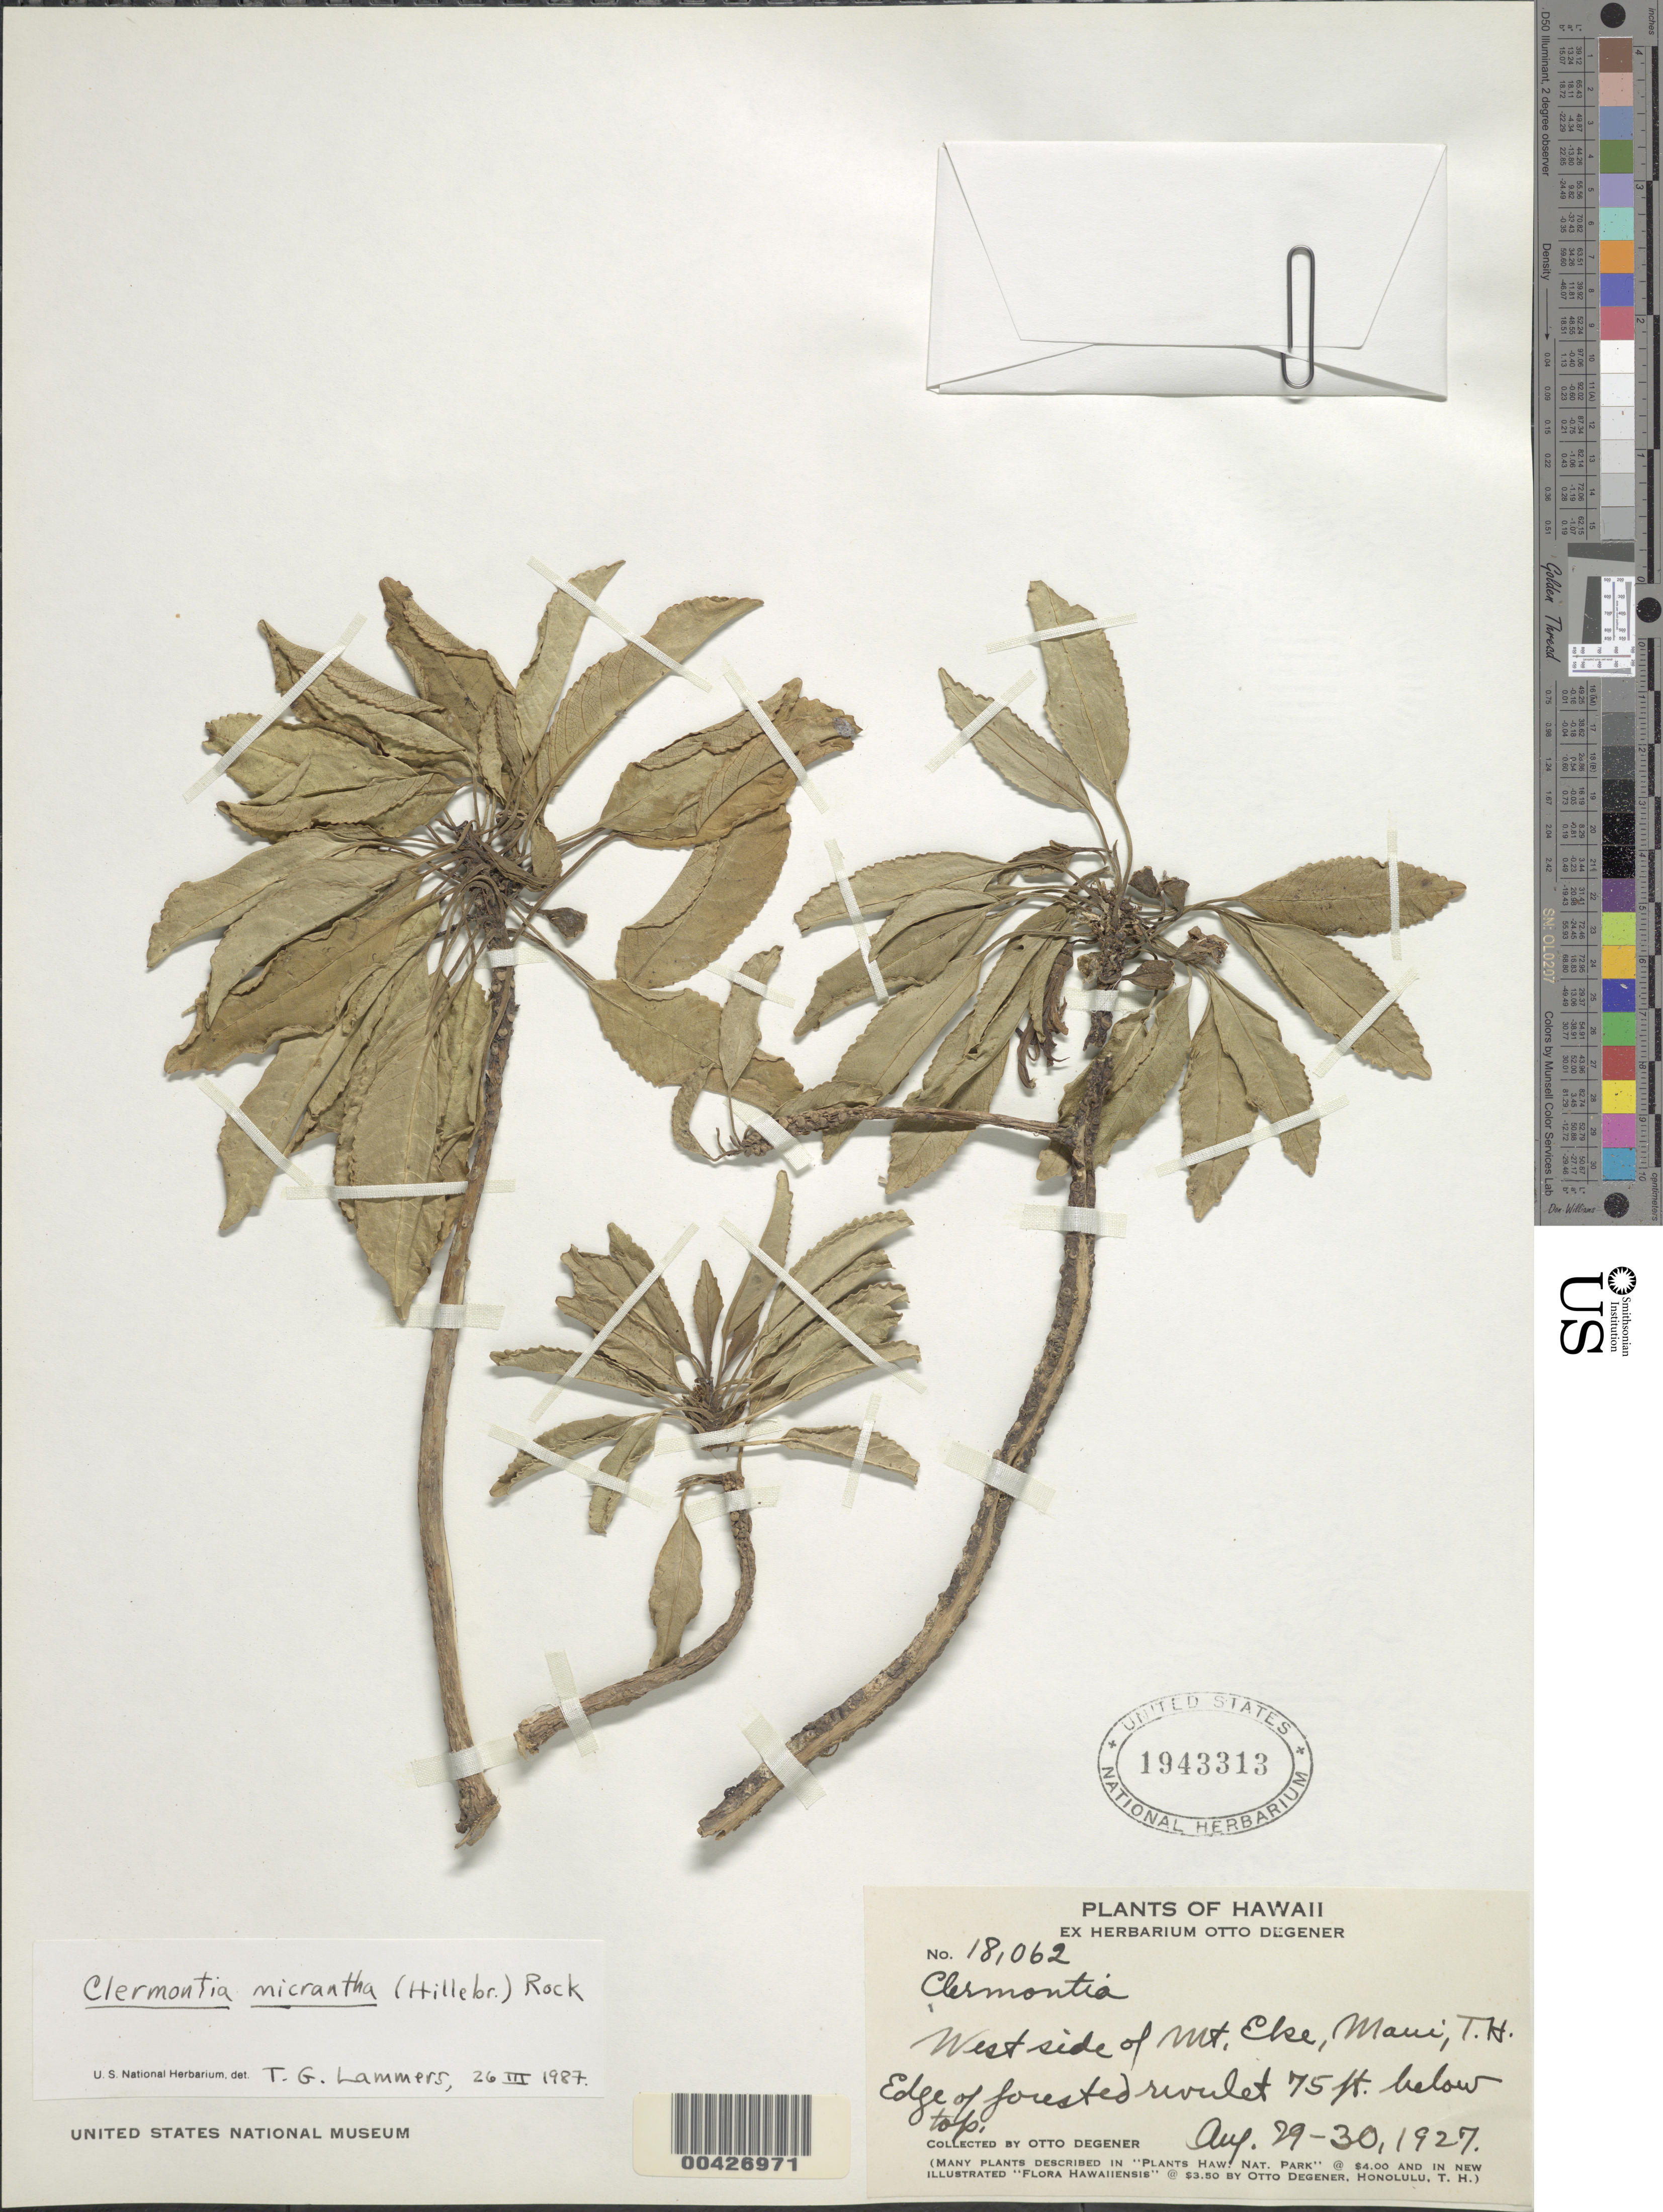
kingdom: Plantae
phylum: Tracheophyta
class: Magnoliopsida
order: Asterales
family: Campanulaceae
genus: Clermontia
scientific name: Clermontia micrantha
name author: (Hillebr.) Rock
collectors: O. Degener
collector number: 18062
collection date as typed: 29 Aug 1927 to 30 Aug 1927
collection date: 1927-08-29/1927-08-30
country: United States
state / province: Hawaii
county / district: Maui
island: Maui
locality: West side of Mount Eke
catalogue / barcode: US 1943313